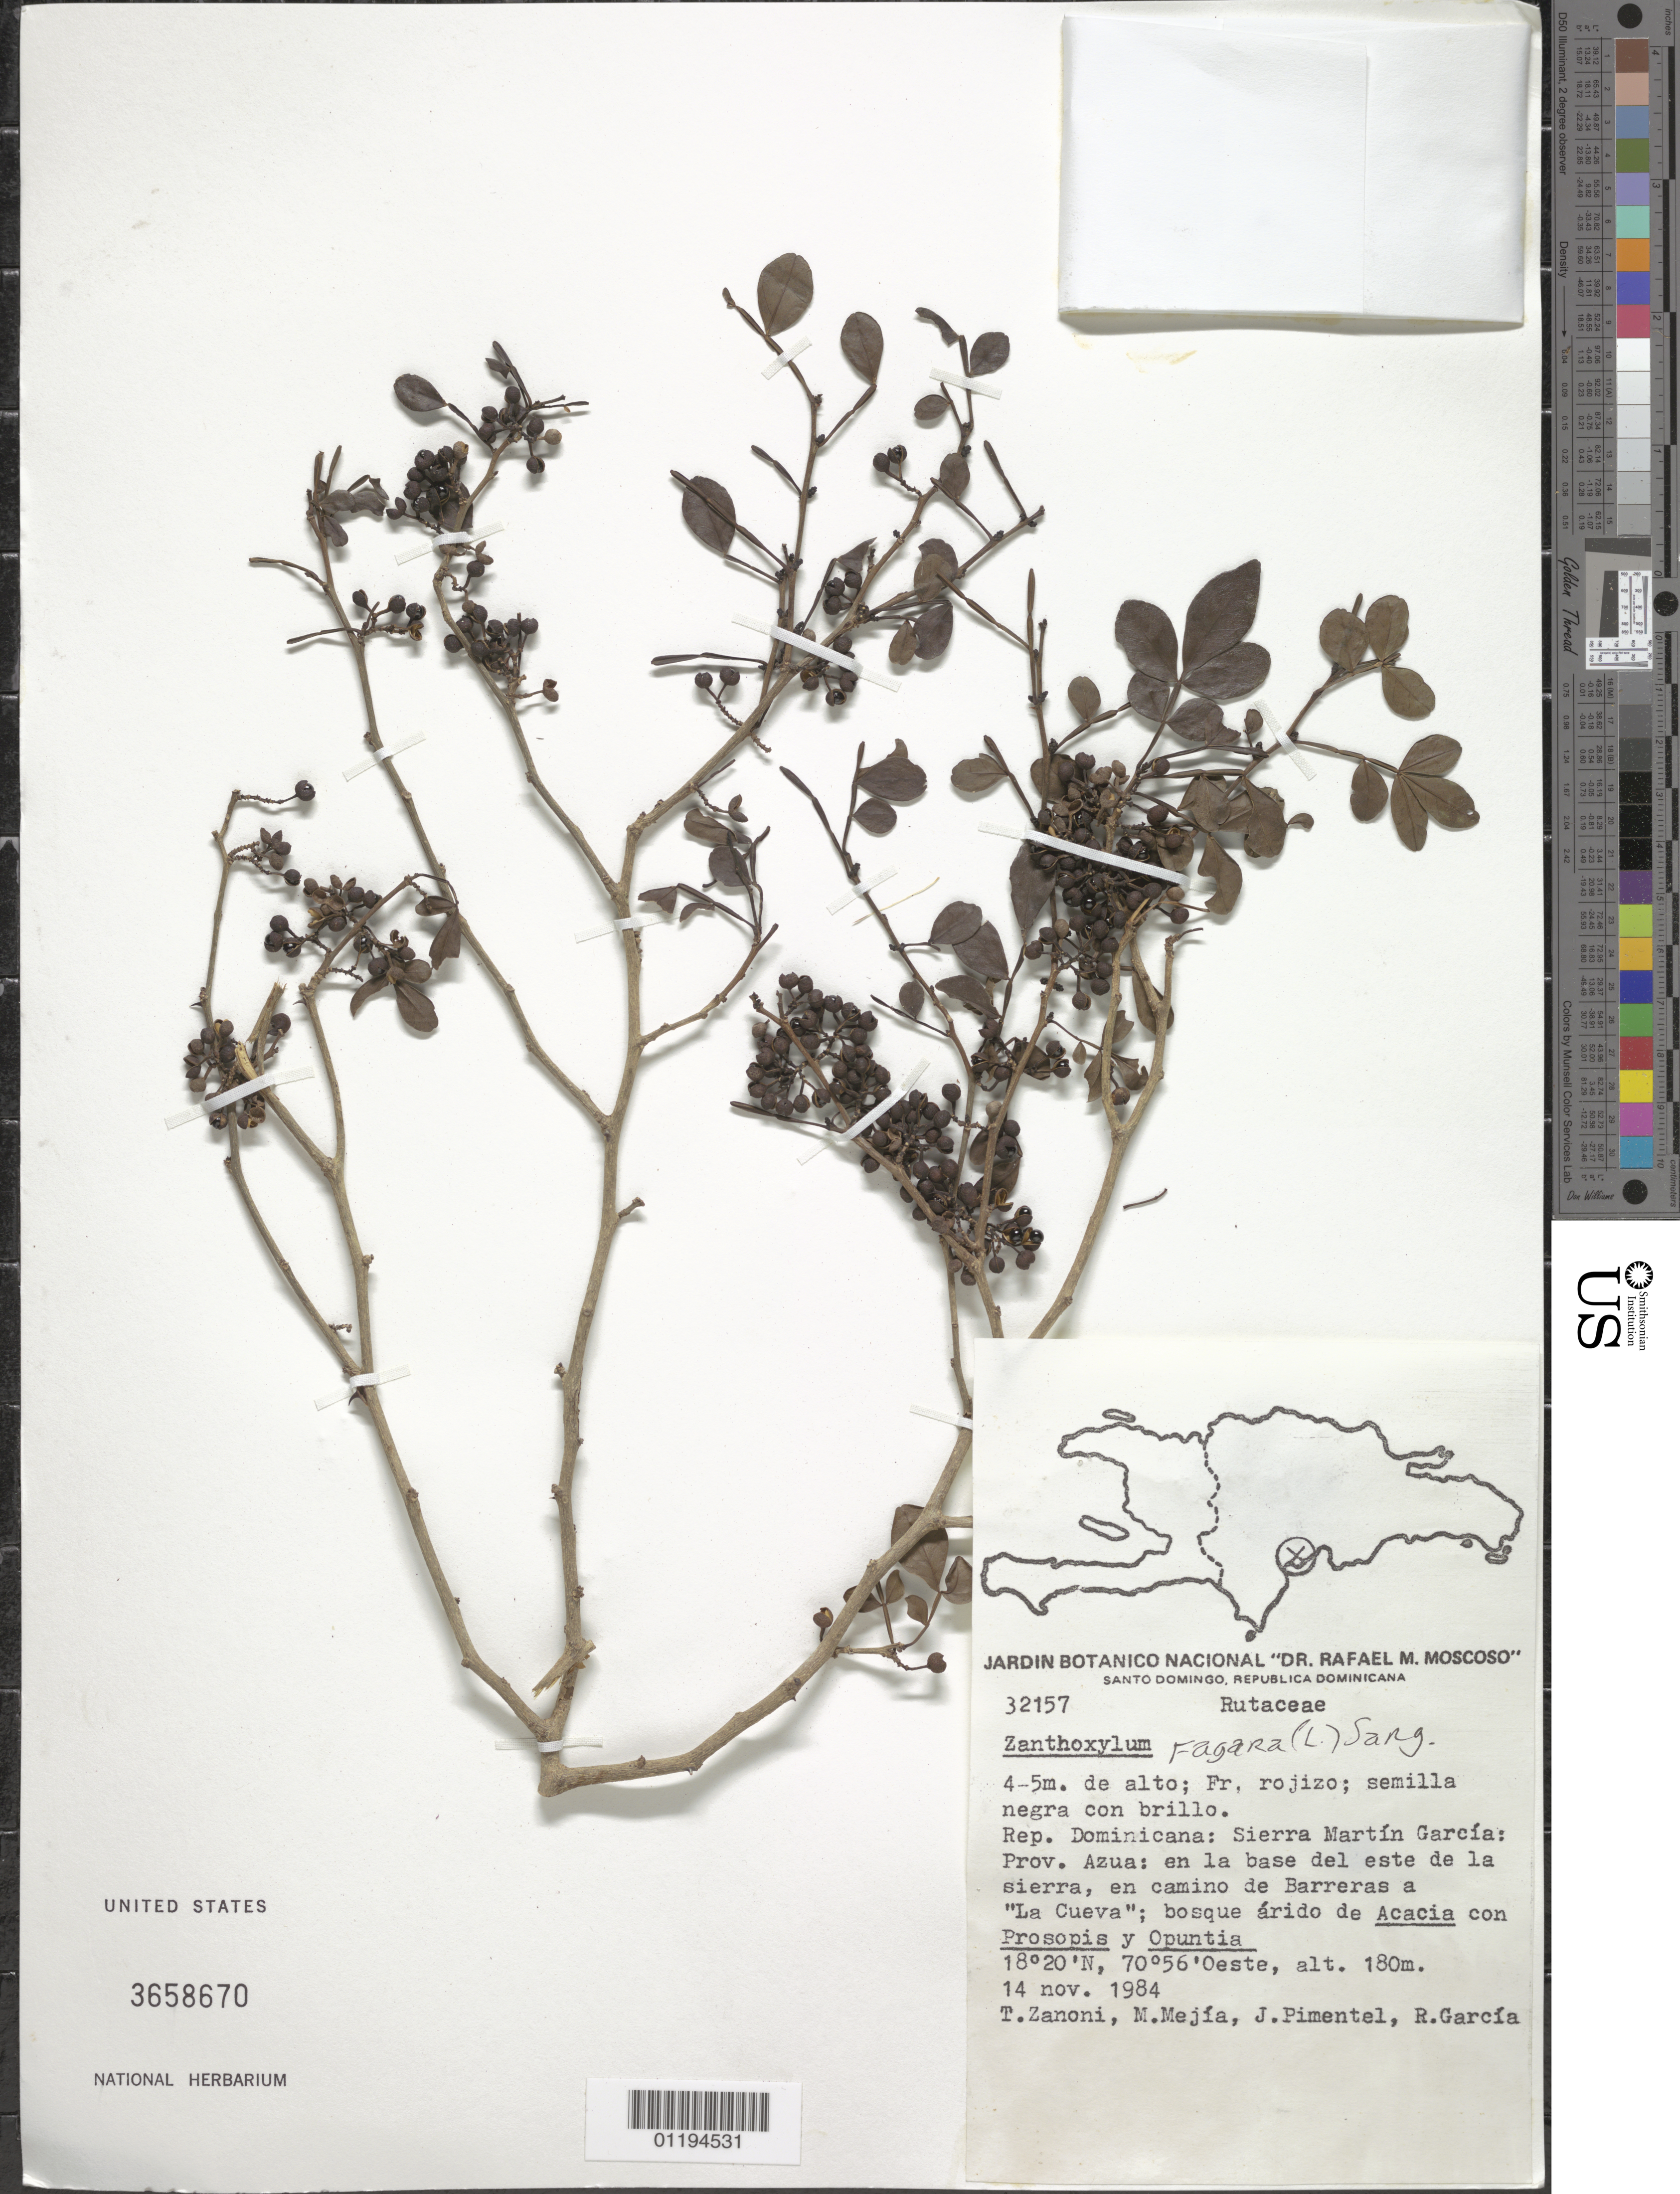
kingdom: Plantae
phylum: Tracheophyta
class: Magnoliopsida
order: Sapindales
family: Rutaceae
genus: Zanthoxylum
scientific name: Zanthoxylum fagara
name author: (L.) Sarg.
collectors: T. A. Zanoni, M. Mejia, J. Pimental & R. Garcia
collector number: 32157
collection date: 1984-11-14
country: Dominican Republic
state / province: Azua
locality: E of Sierra Martin Garcia on the road between Barreras and "La Cueva"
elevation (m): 180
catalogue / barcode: US 3658670